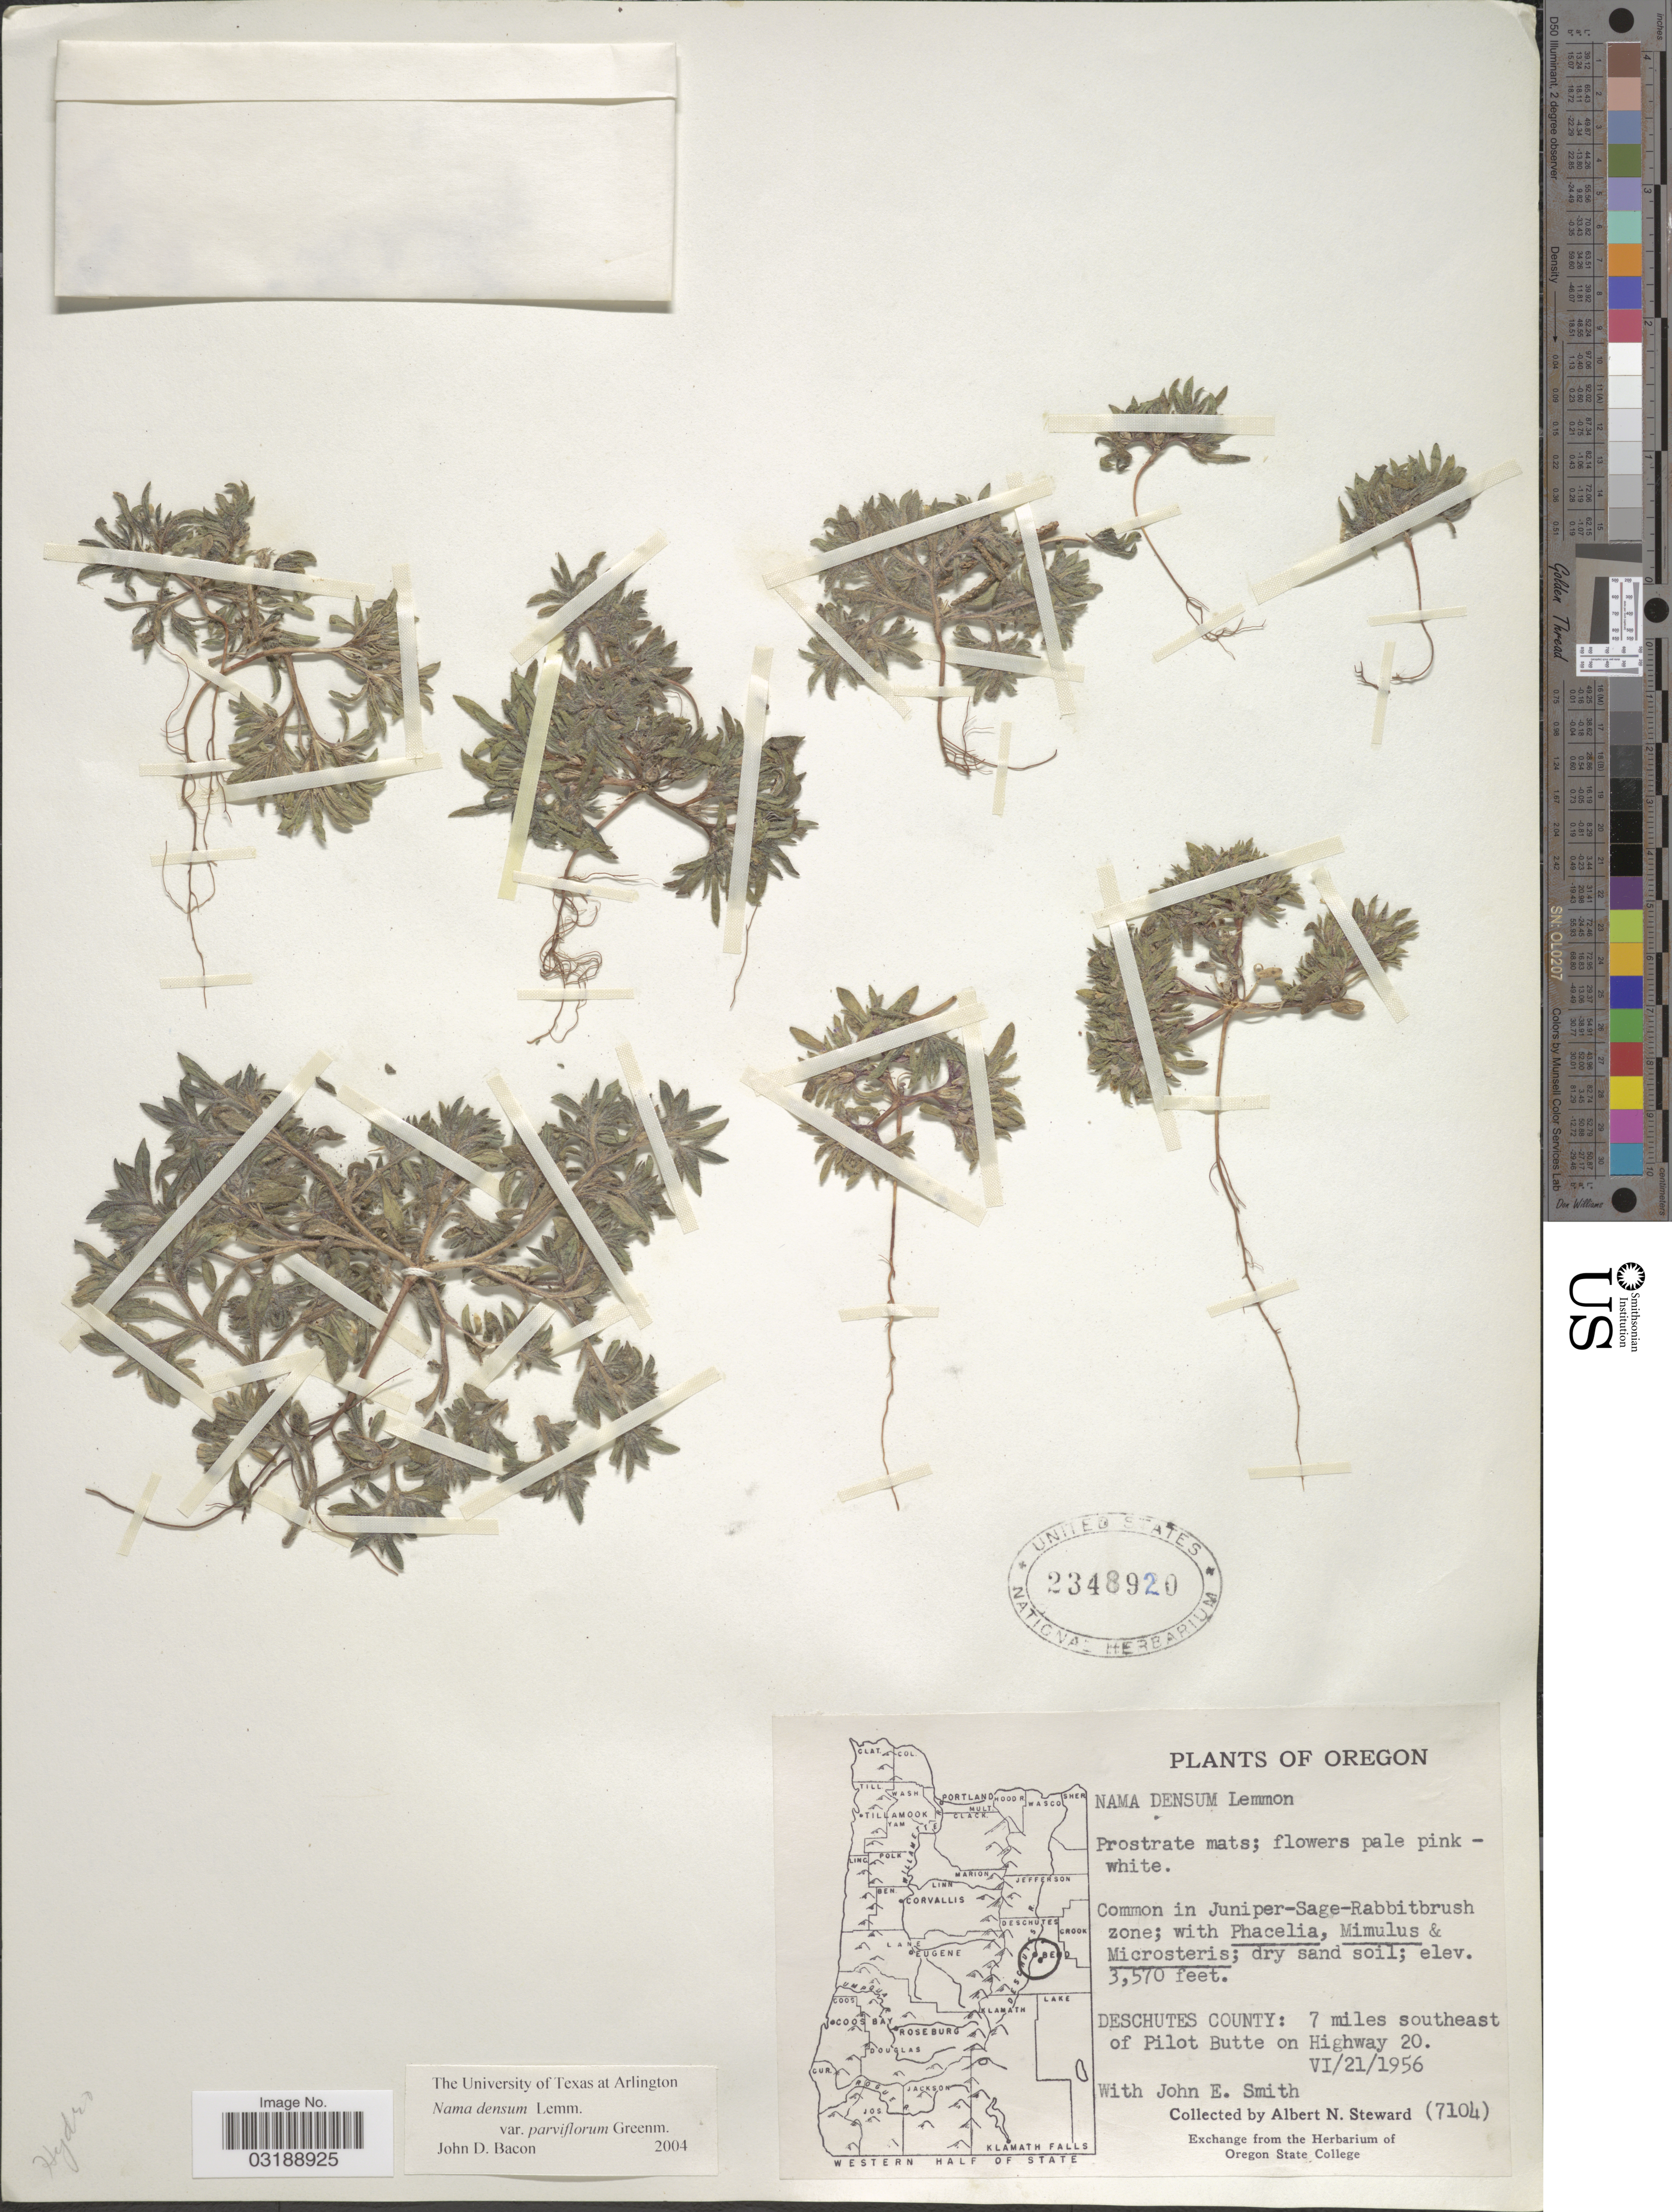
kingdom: Plantae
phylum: Tracheophyta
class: Magnoliopsida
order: Boraginales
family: Namaceae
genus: Nama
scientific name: Nama densa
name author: Lemmon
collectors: A. N. Steward & J. Smith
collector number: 7104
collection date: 1956-06-21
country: United States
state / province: Oregon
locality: Deschutes County: 7 miles southeast of Pilot Butte on Highway 20.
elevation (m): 1088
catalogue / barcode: US 2348920